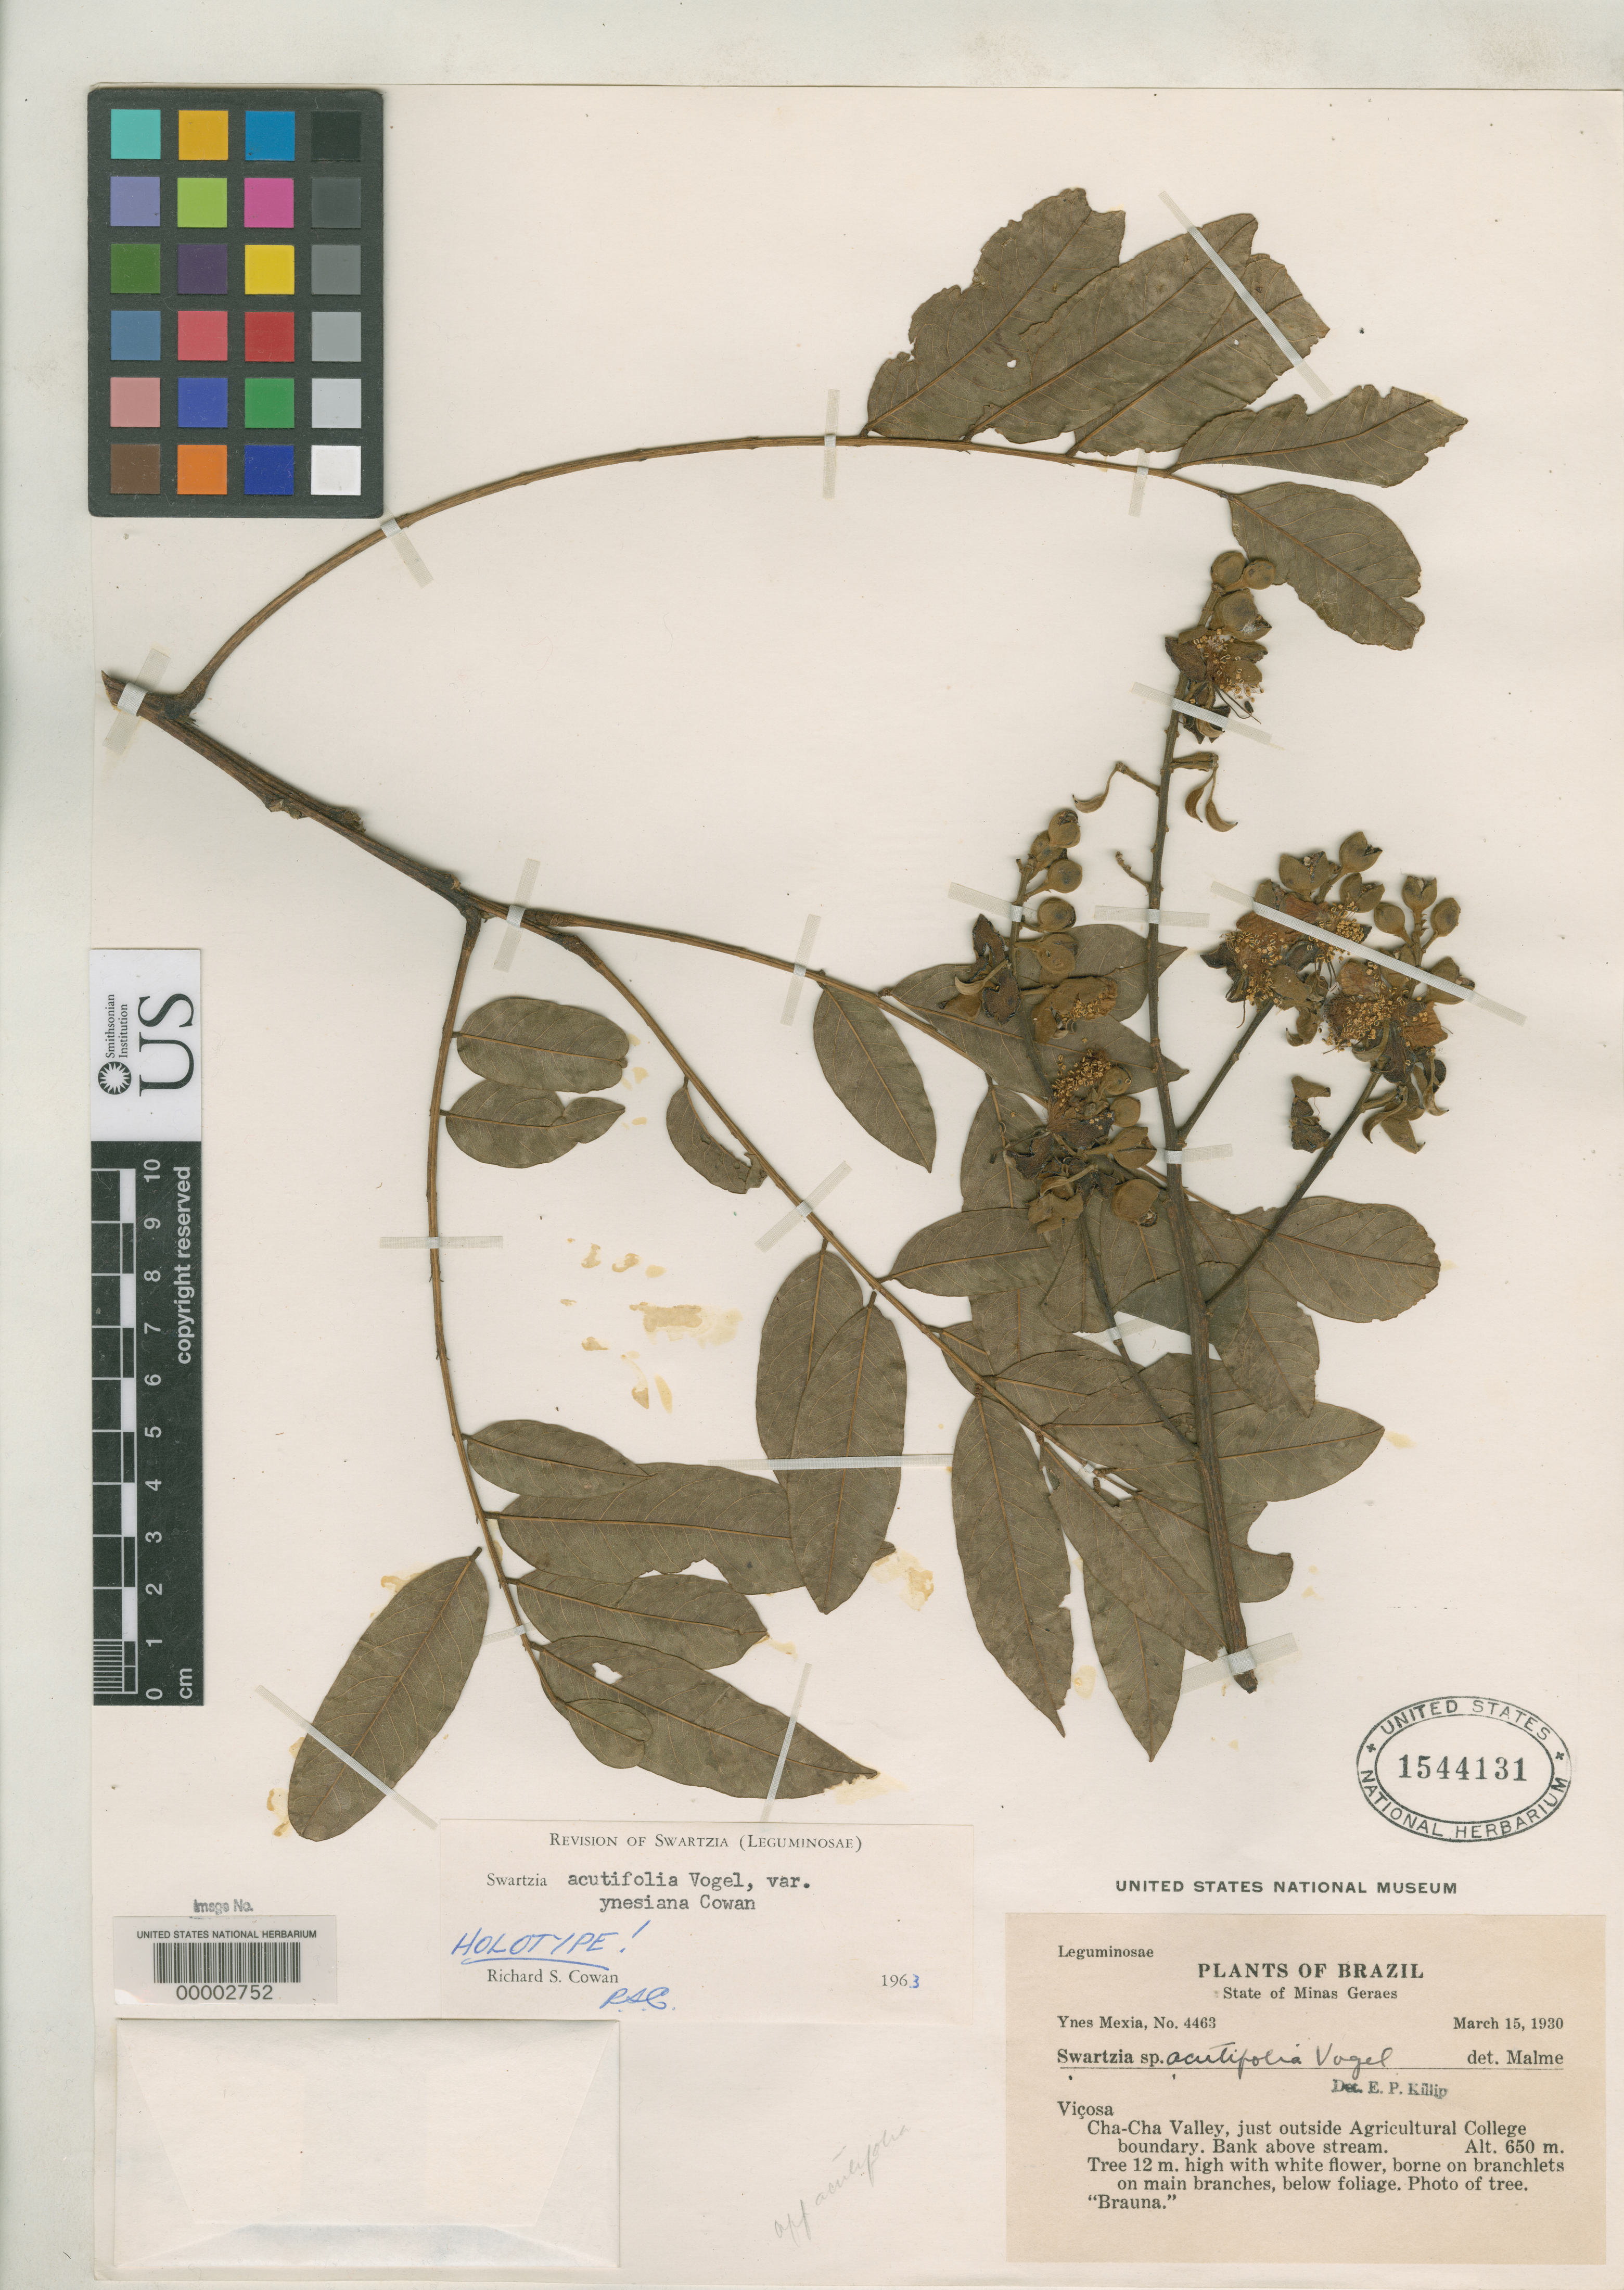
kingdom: Plantae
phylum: Tracheophyta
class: Magnoliopsida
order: Fabales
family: Fabaceae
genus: Swartzia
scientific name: Swartzia acutifolia var. ynesiana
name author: R.S. Cowan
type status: Holotype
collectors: Y. Mexia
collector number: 4463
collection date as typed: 15 Mar 1930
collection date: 1930-03-15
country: Brazil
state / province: Minas Gerais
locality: Vicosa, Cha-cha Valley.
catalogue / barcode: US 1544131